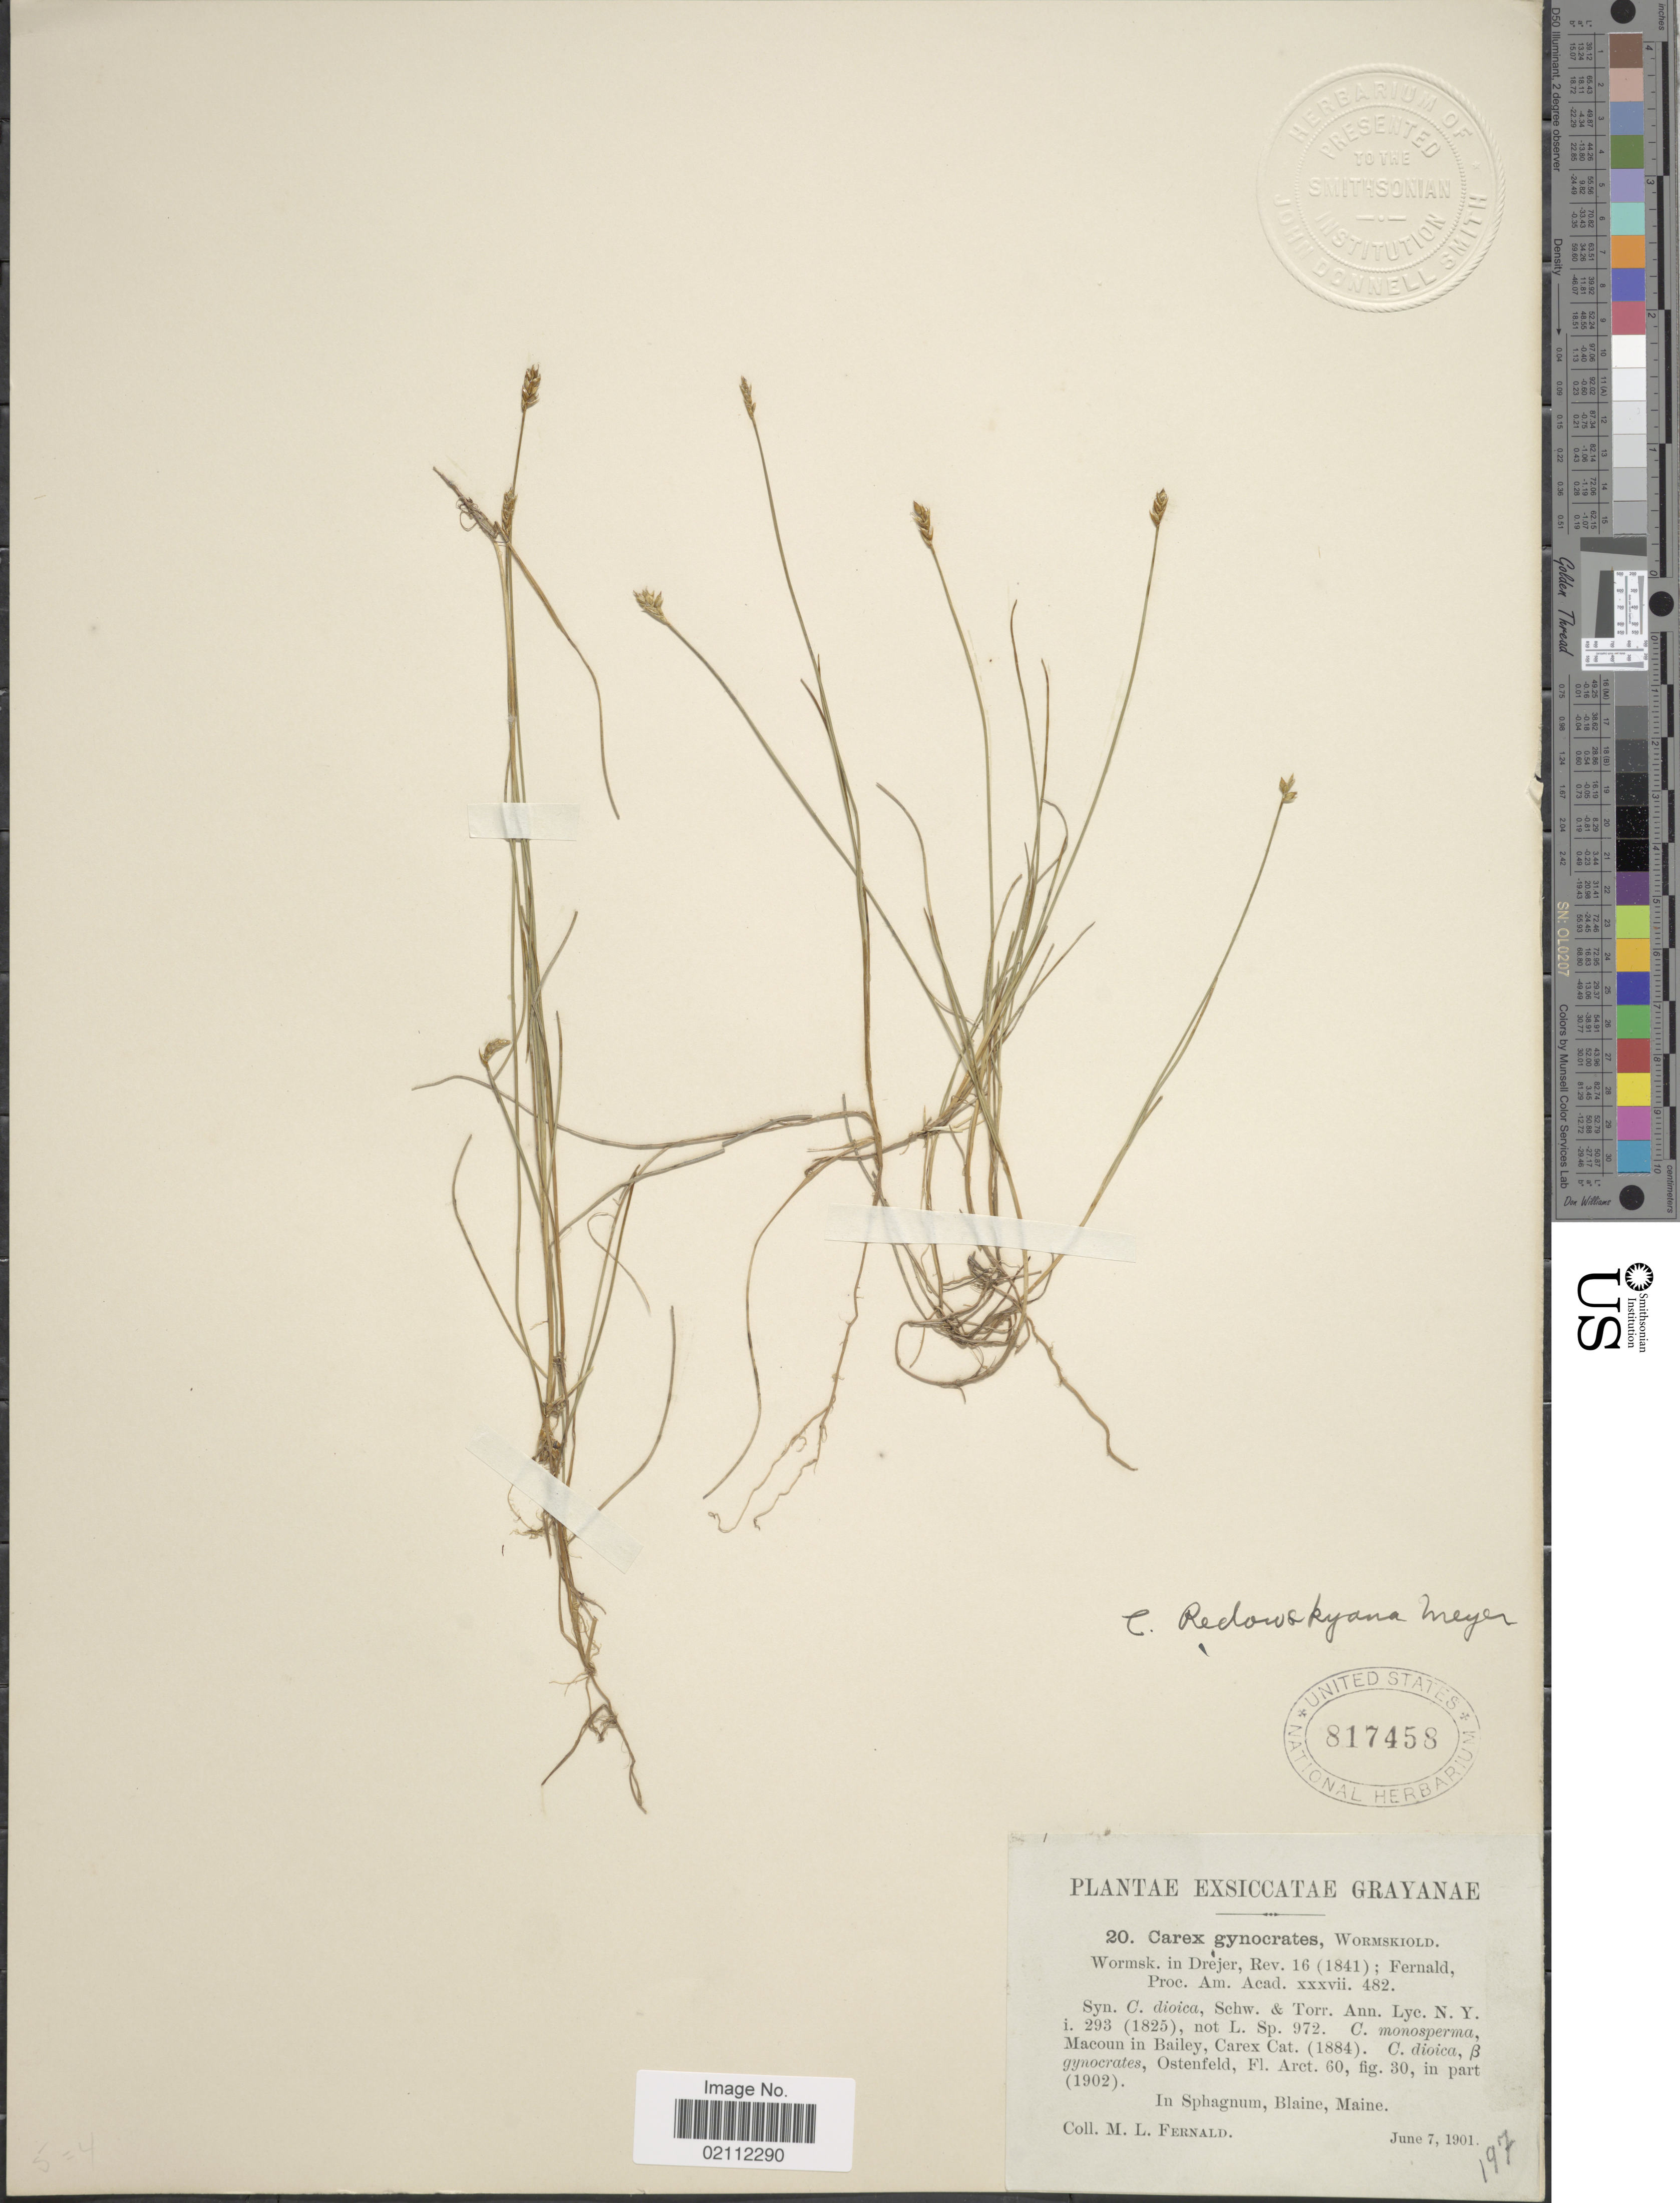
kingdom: Plantae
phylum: Tracheophyta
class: Liliopsida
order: Poales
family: Cyperaceae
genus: Carex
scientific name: Carex nardina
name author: (Hornem.) Fr.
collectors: M. L. Fernald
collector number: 20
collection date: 1901-06-07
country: United States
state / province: Maine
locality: Blaine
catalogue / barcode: US 817458